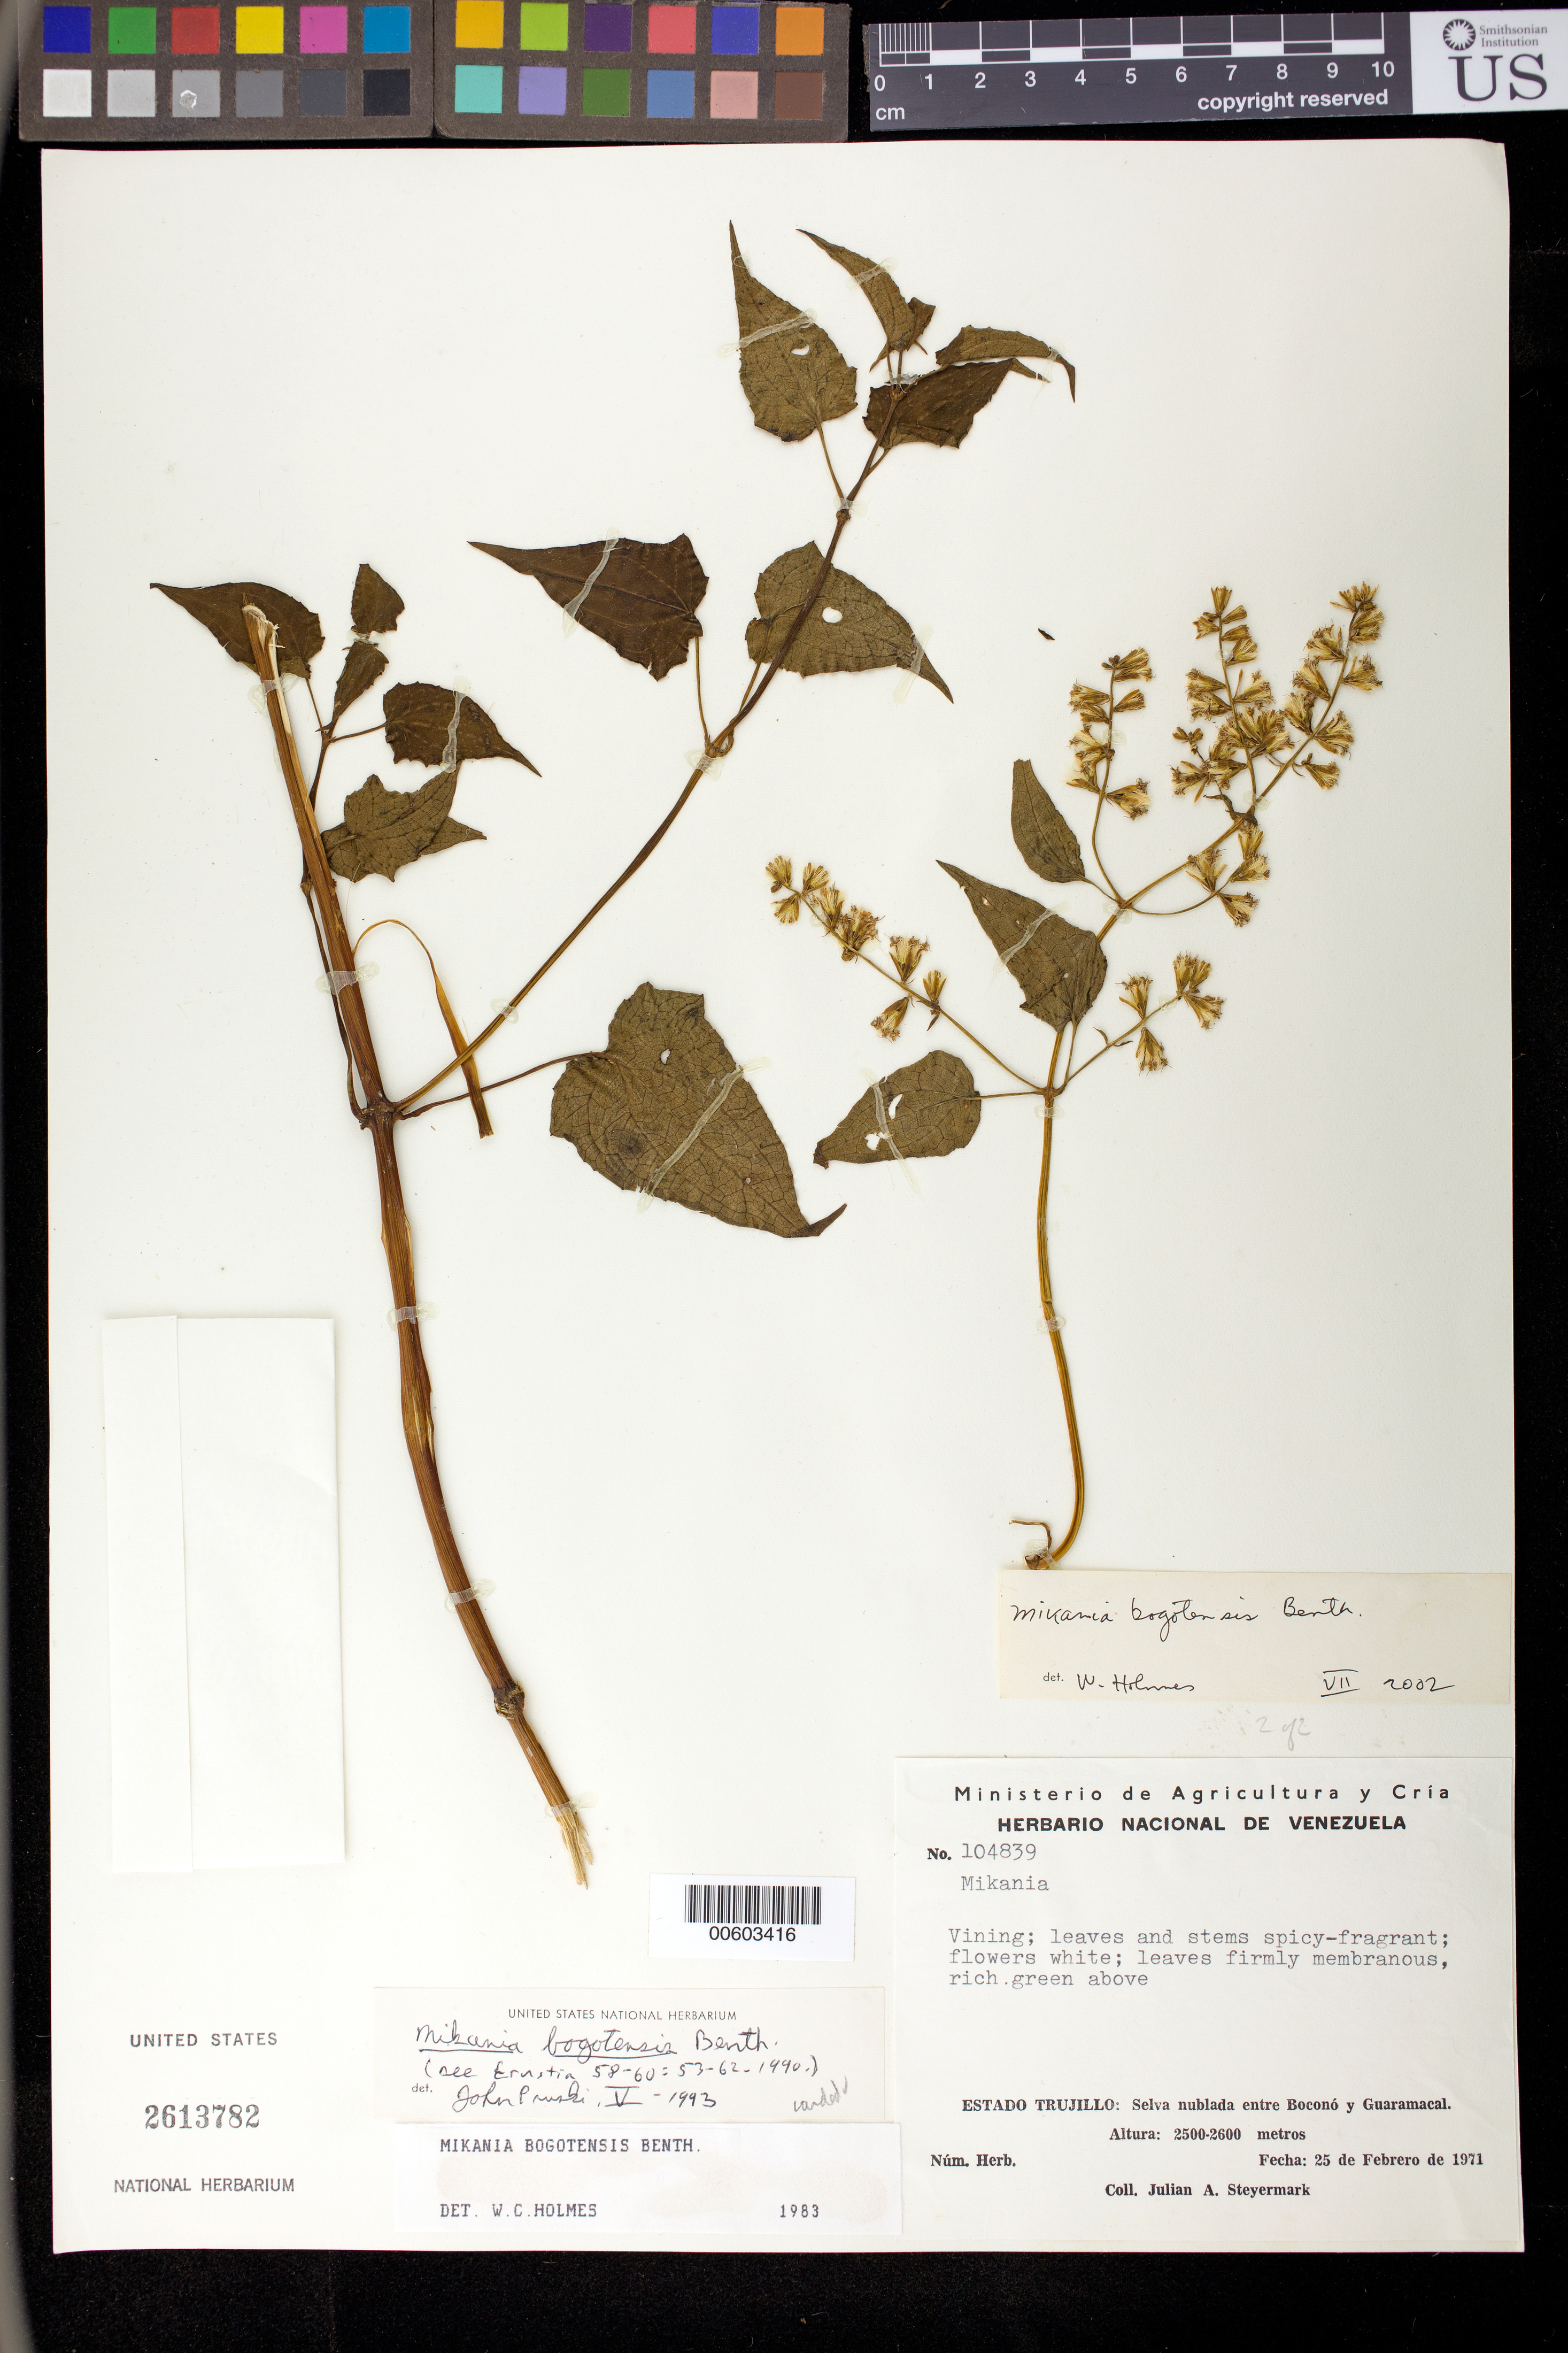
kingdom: Plantae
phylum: Tracheophyta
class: Magnoliopsida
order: Asterales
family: Asteraceae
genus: Mikania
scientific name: Mikania bogotensis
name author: Benth.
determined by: Pruski, J. F.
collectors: J. Steyermark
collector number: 104839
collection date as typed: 25 Feb 1971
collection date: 1971-02-25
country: Venezuela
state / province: Trujillo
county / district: Boconó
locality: Entre Boconó y Guaramacal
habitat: Selva nublada.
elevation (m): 2500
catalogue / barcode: US 2613782